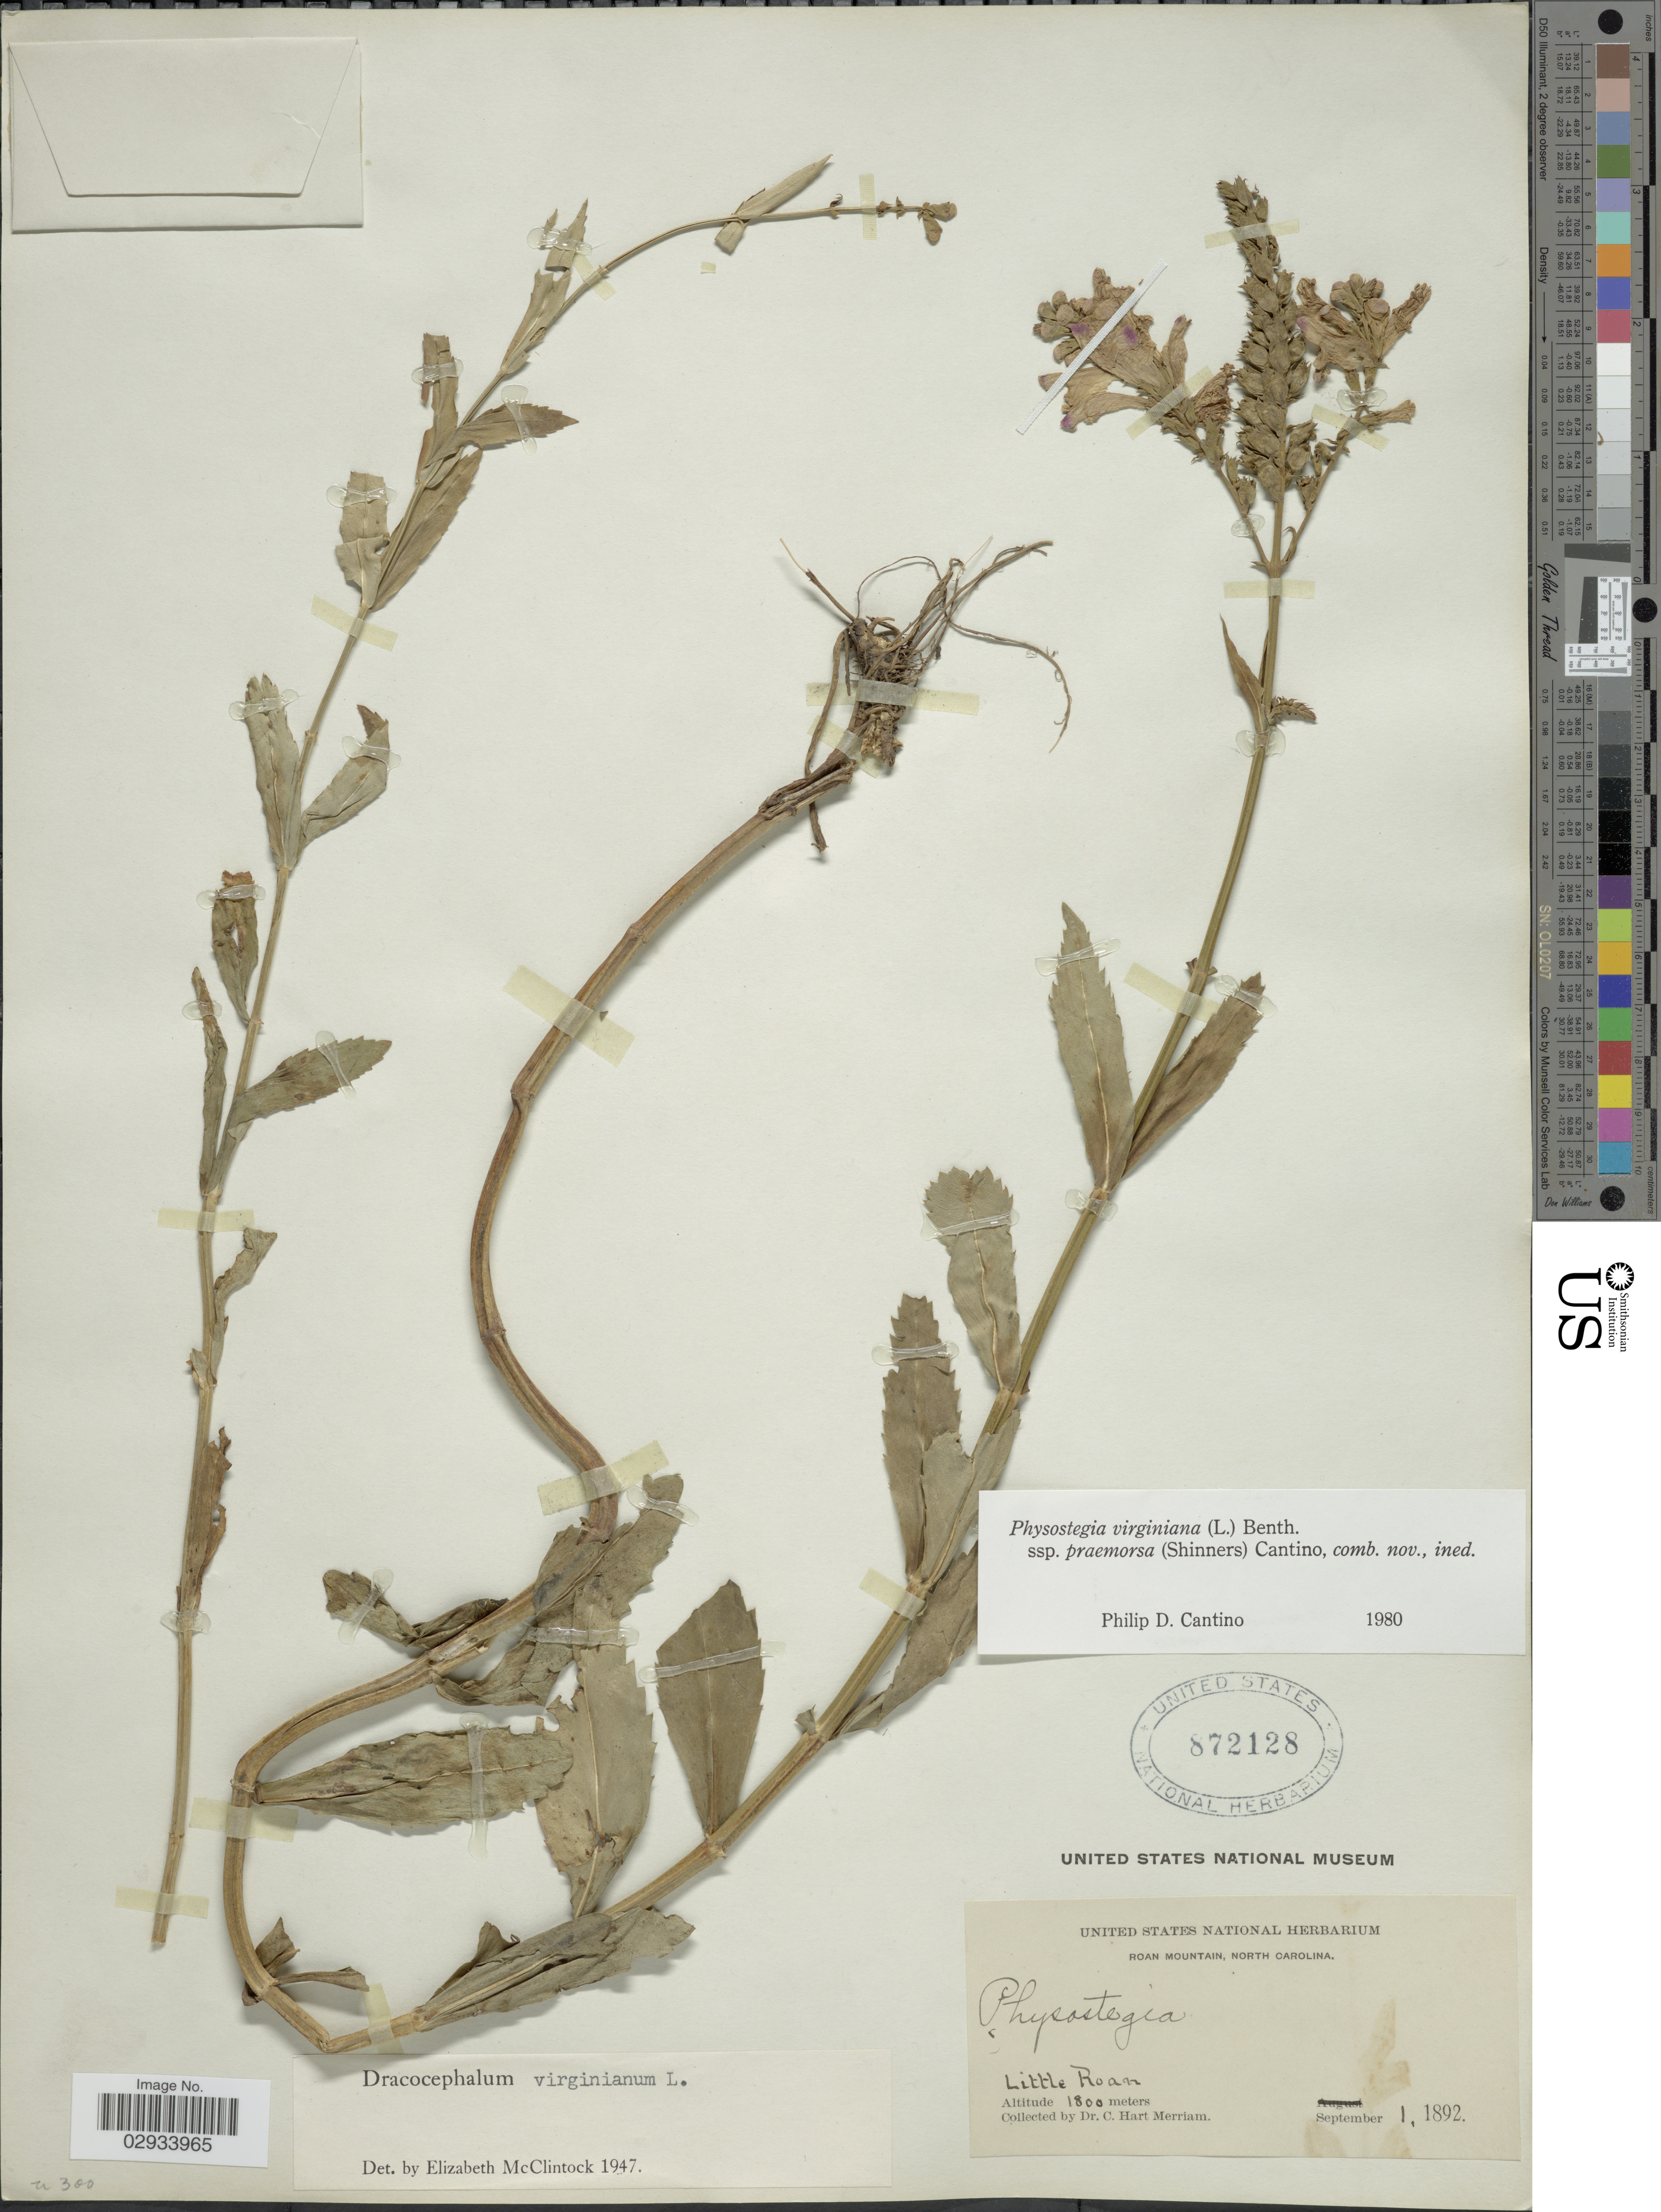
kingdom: Plantae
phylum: Tracheophyta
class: Magnoliopsida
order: Lamiales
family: Lamiaceae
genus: Physostegia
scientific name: Physostegia virginiana subsp. praemorsa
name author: (Shinners) P.D. Cantino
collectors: C. Merriam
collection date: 1892-09-01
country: United States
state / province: North Carolina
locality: Roan Mountain, North Carolina, Little Roan.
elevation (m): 1800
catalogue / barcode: US 872128